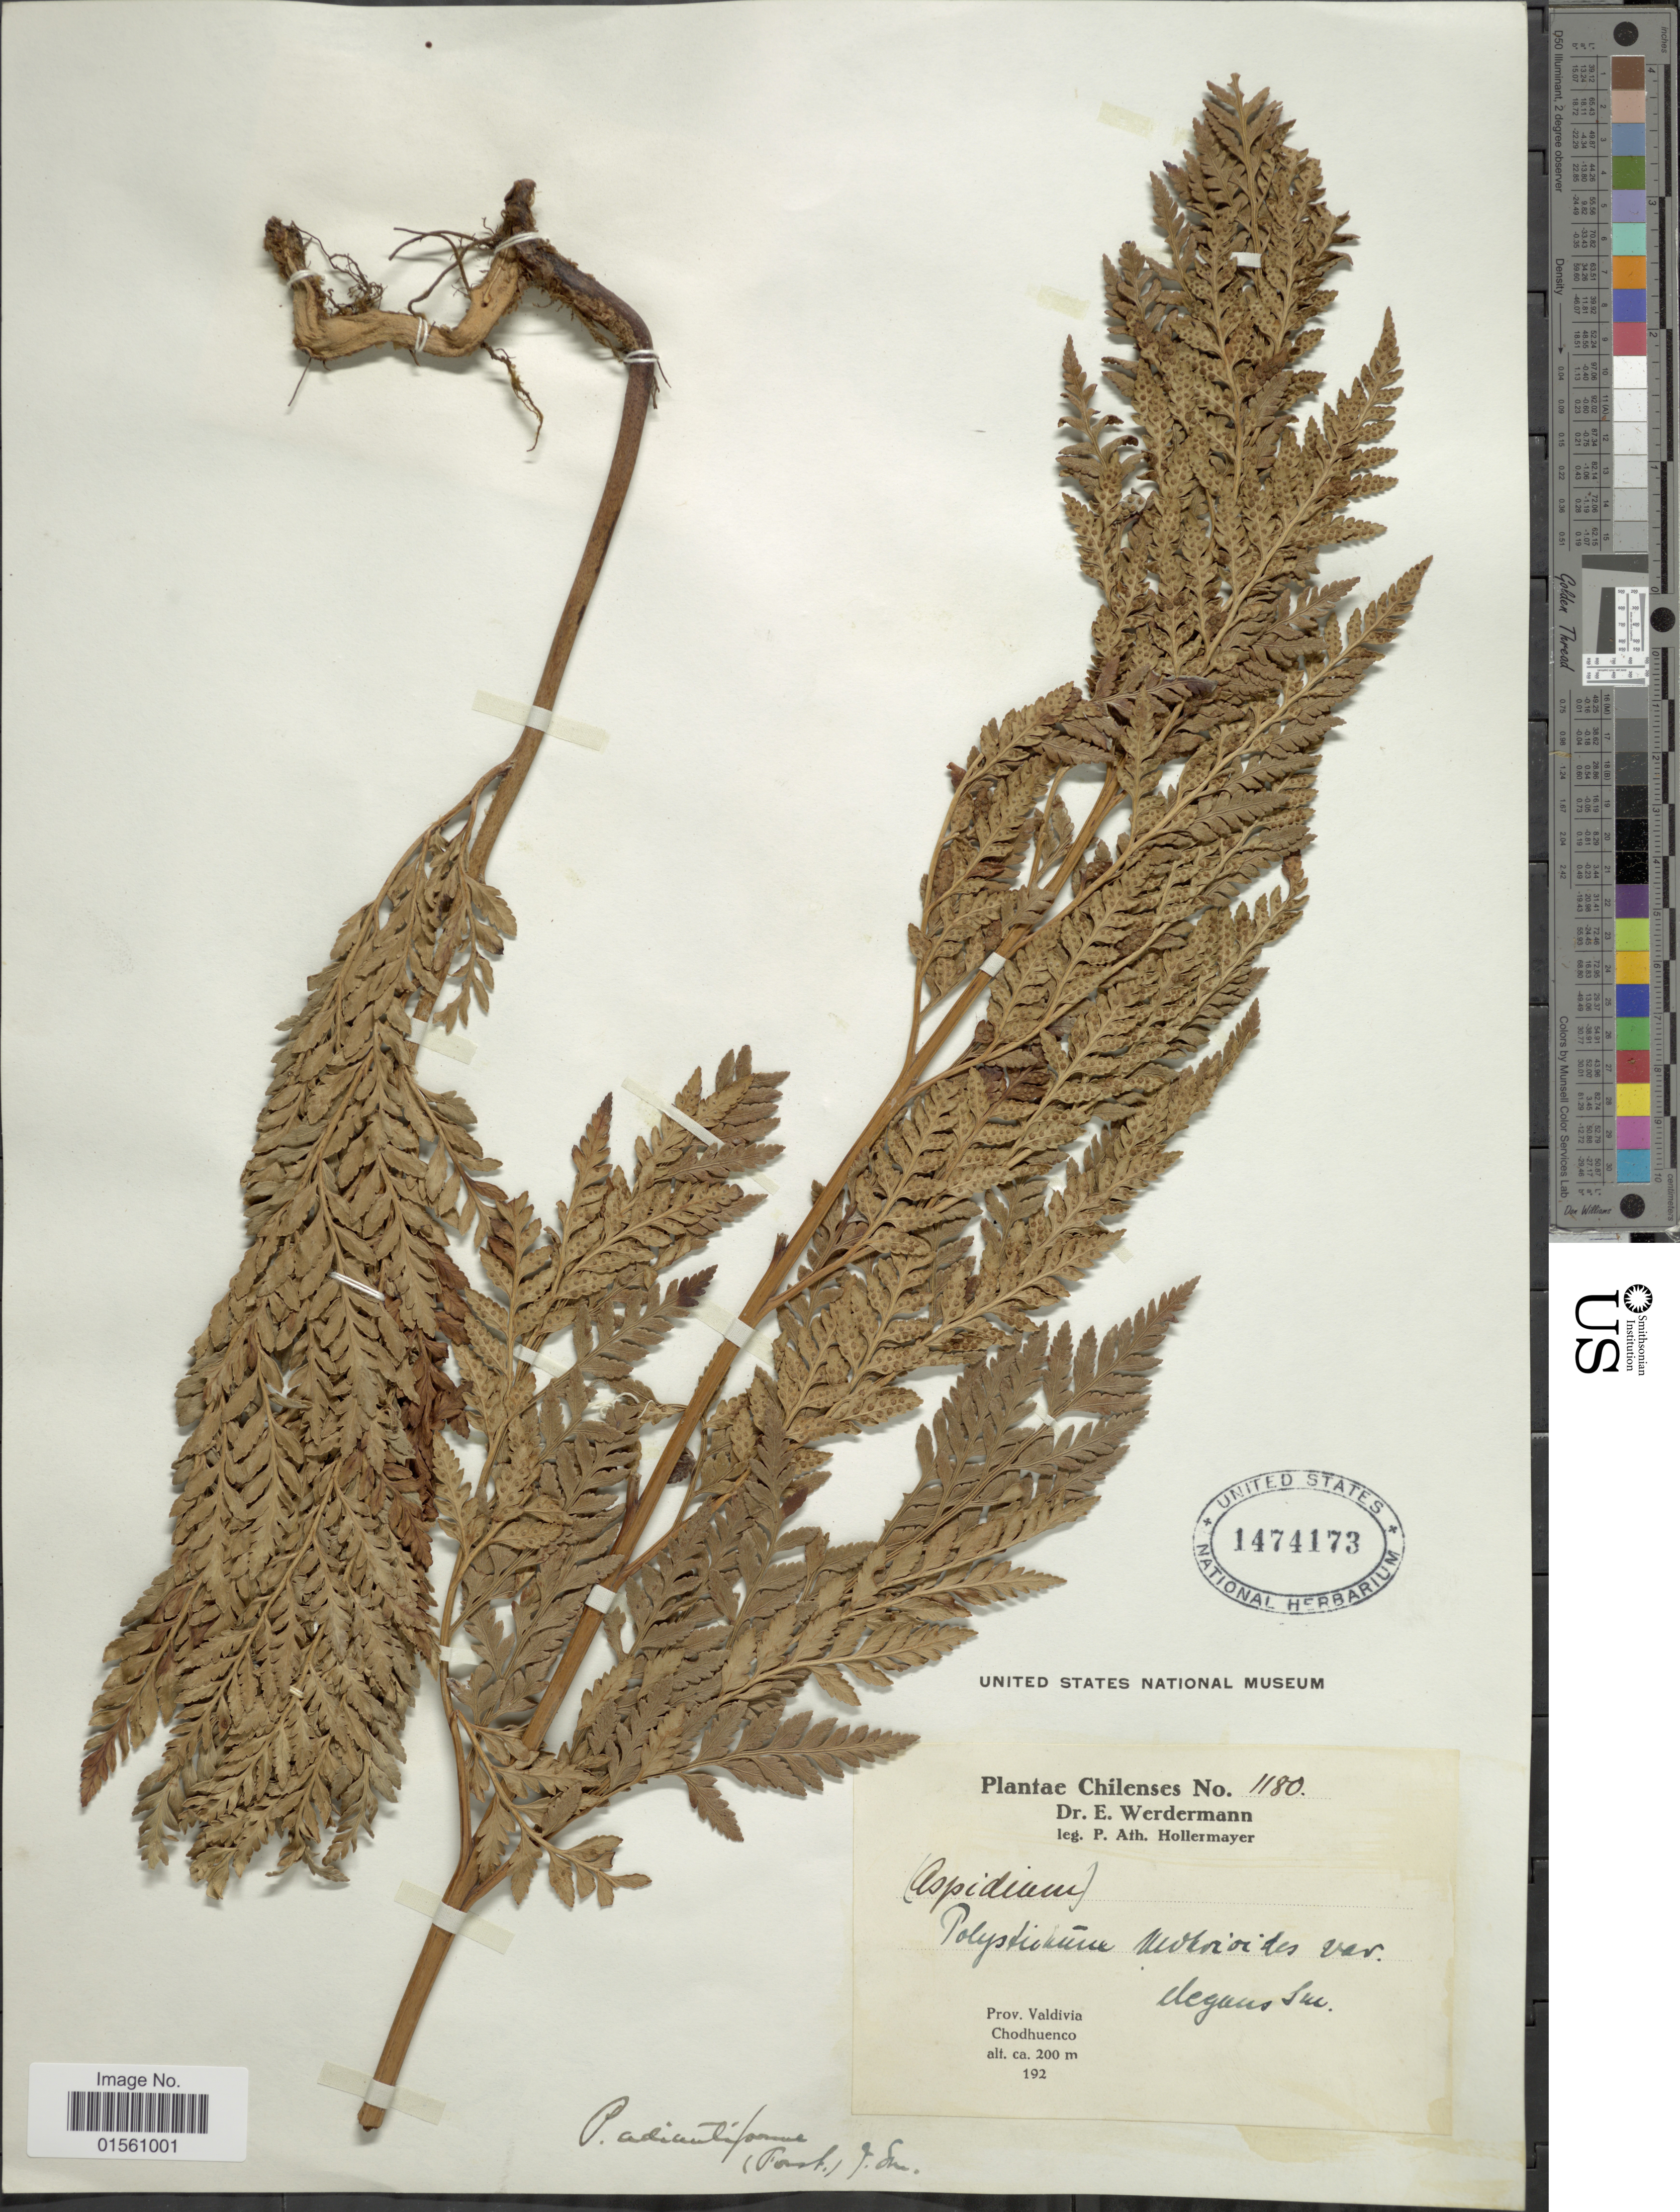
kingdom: Plantae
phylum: Tracheophyta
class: Polypodiopsida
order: Polypodiales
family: Dryopteridaceae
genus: Rumohra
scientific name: Rumohra adiantiformis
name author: (G. Forst.) Ching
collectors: P. Hollermayer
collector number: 1180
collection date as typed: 192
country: Chile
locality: Chilenses, Prov. Valdivia, Chodhuenco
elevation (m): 200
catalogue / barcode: US 1474173